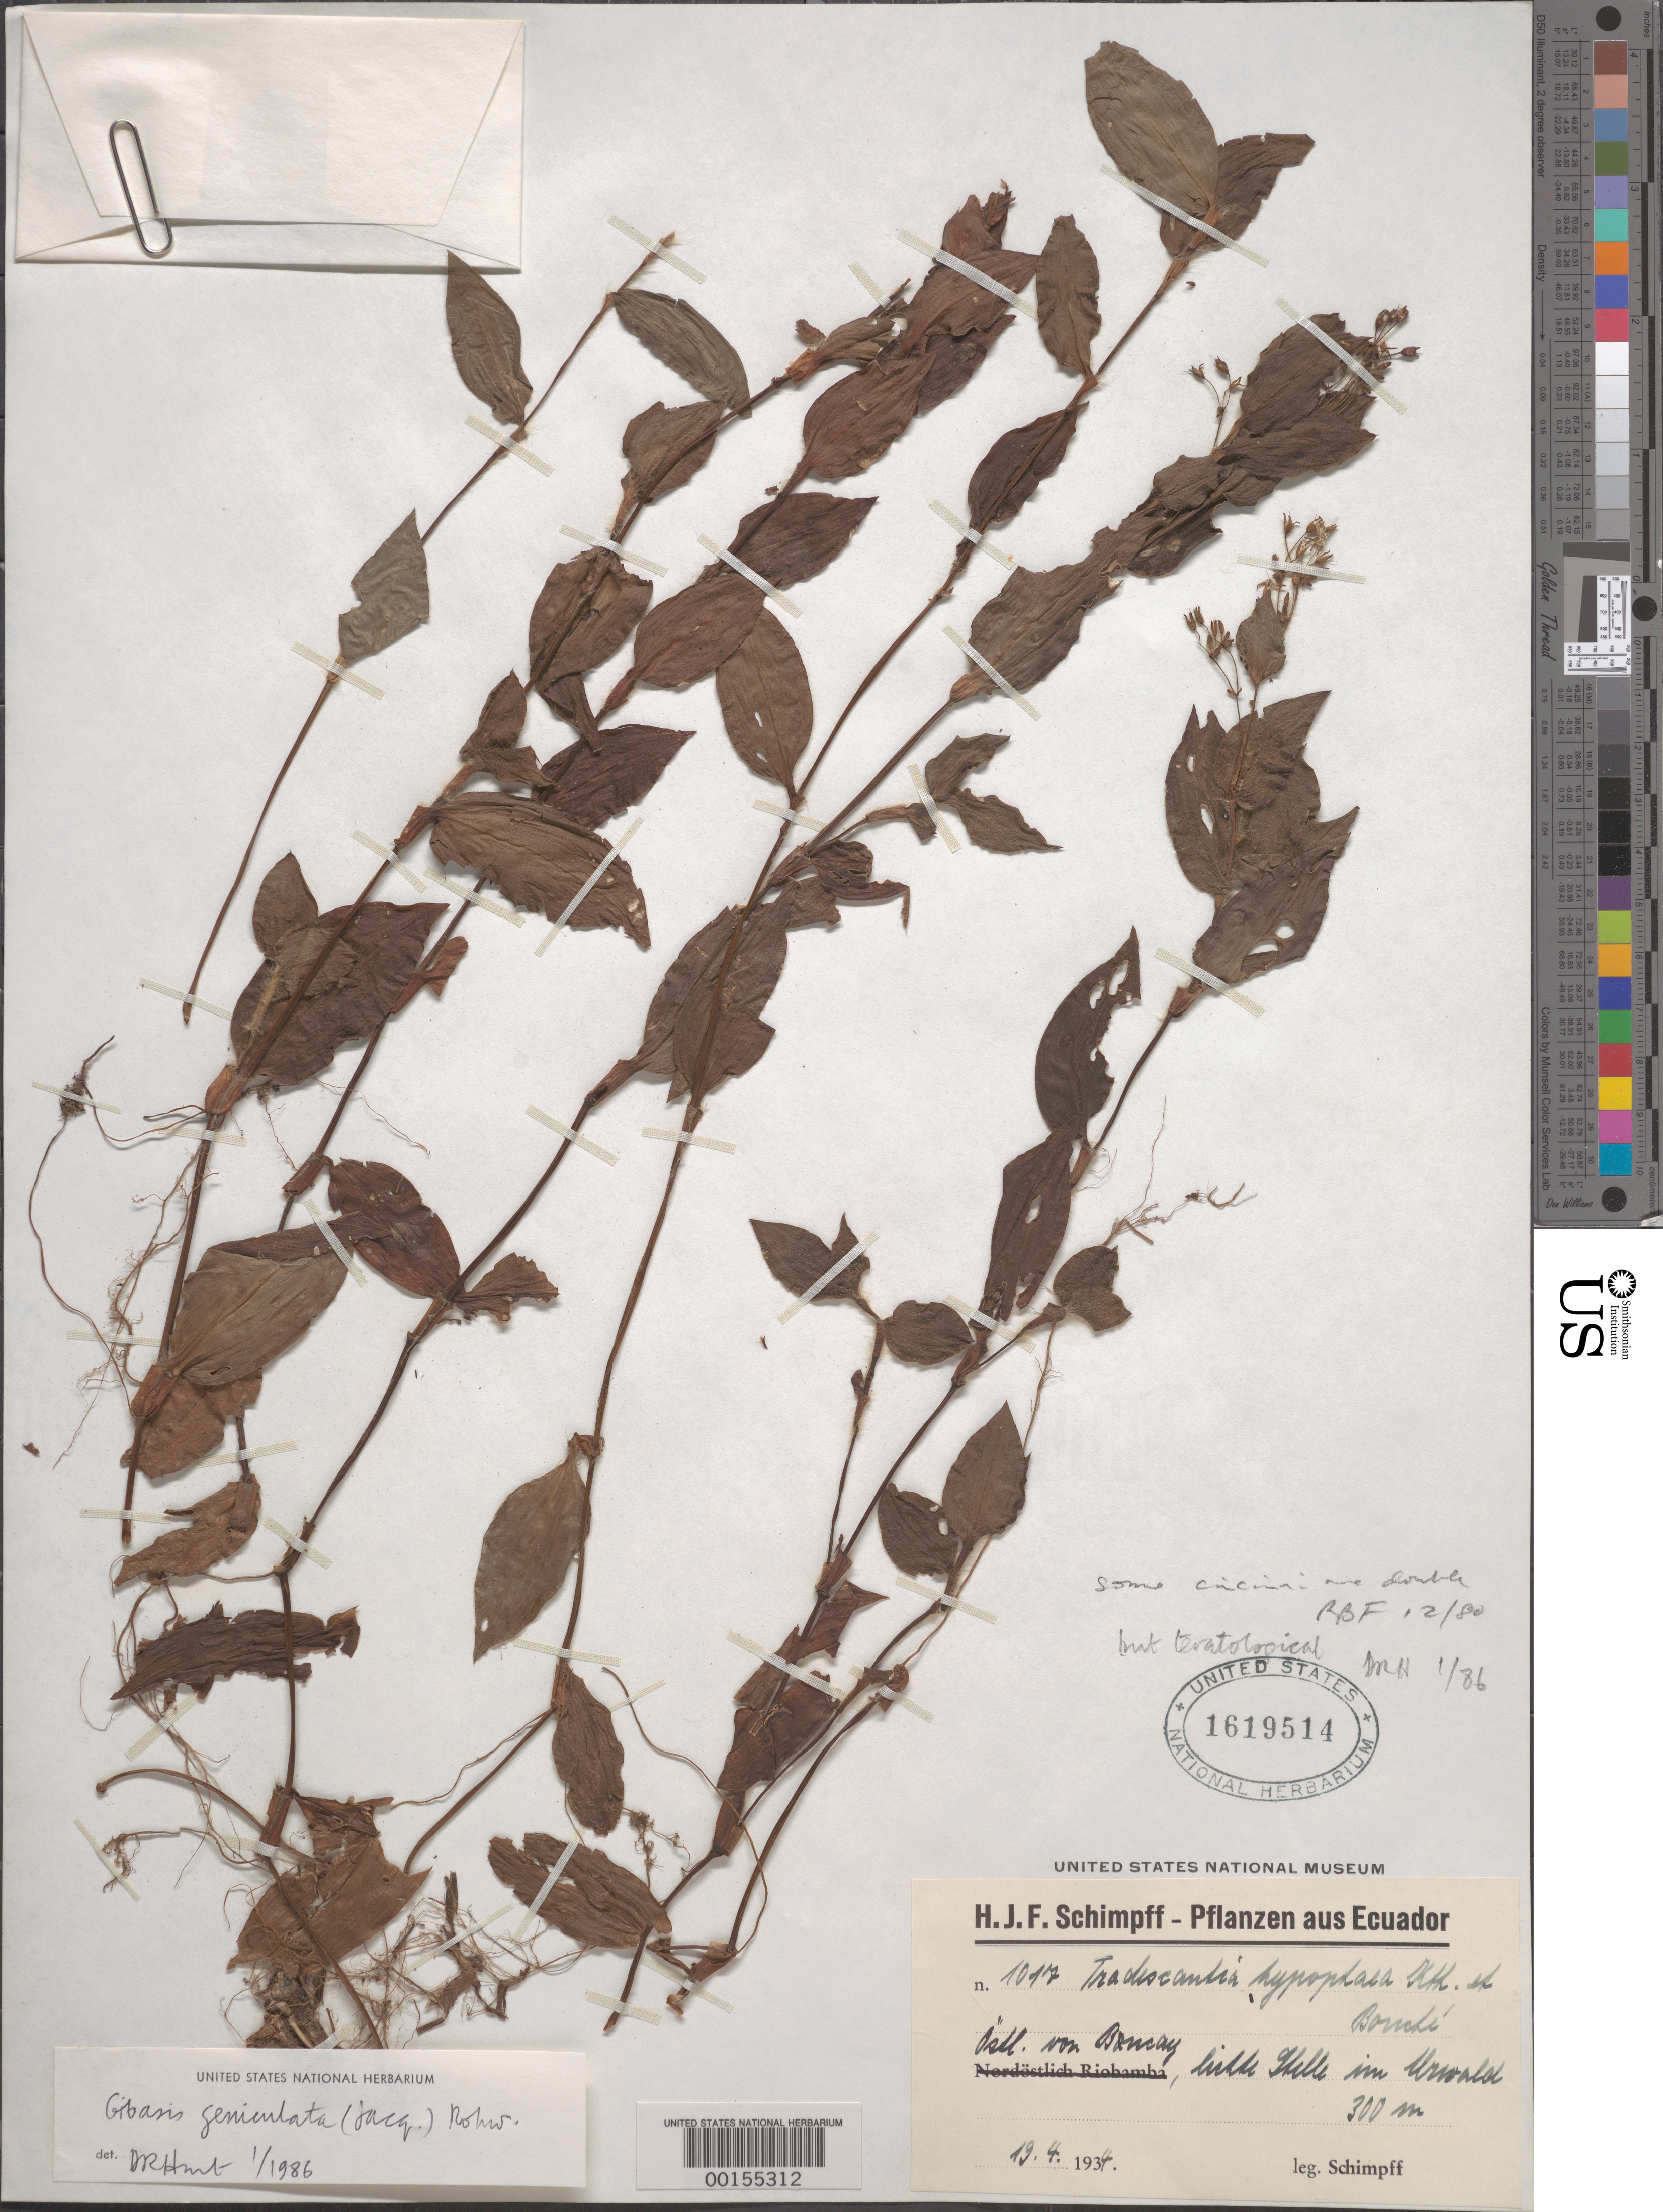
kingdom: Plantae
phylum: Tracheophyta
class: Liliopsida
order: Commelinales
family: Commelinaceae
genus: Gibasis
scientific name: Gibasis geniculata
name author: (Jacq.) Rohweder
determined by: Hunt, D. R.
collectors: H. Schimpff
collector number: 1017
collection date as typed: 19 Apr 1934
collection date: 1934-04-19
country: Ecuador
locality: S of boucay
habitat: Forest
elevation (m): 300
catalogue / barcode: US 1619514